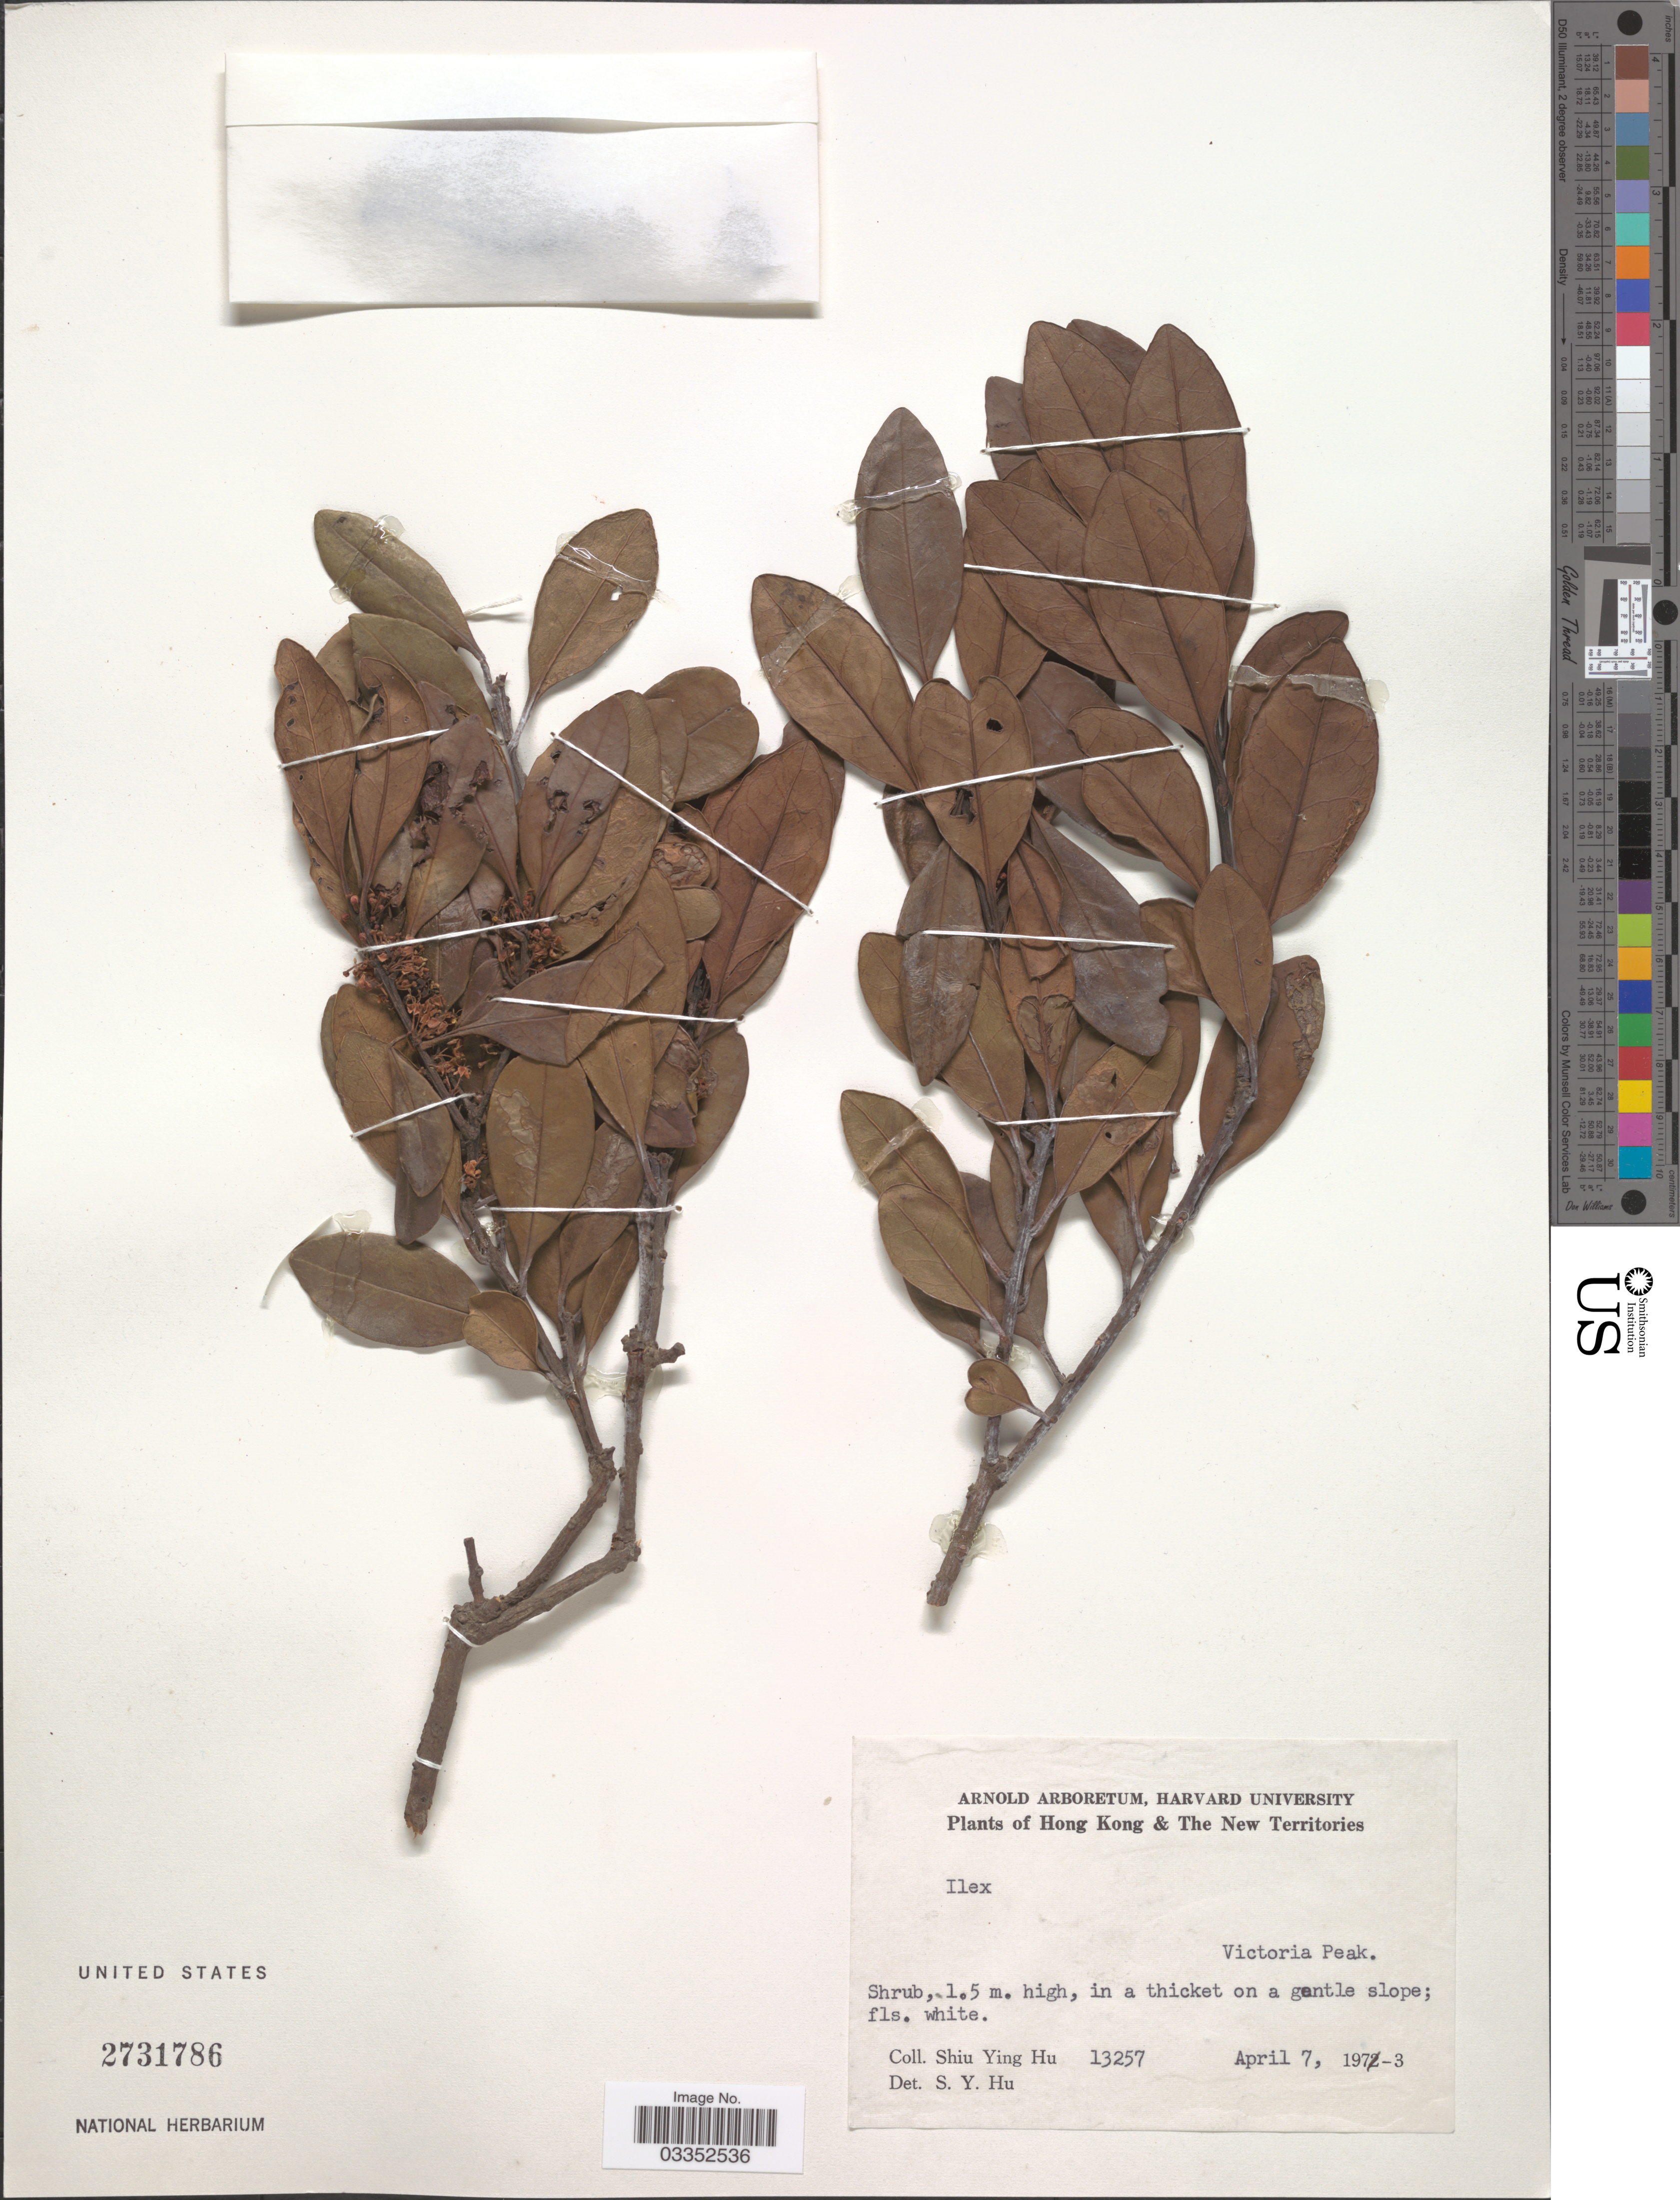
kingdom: Plantae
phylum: Tracheophyta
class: Magnoliopsida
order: Aquifoliales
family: Aquifoliaceae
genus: Ilex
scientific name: Ilex sp.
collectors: S. Y. Hu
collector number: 13257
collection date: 1973-04-07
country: China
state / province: Hong Kong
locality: Hong Kong & The New Territories, Victoria Peak.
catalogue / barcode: US 2731786